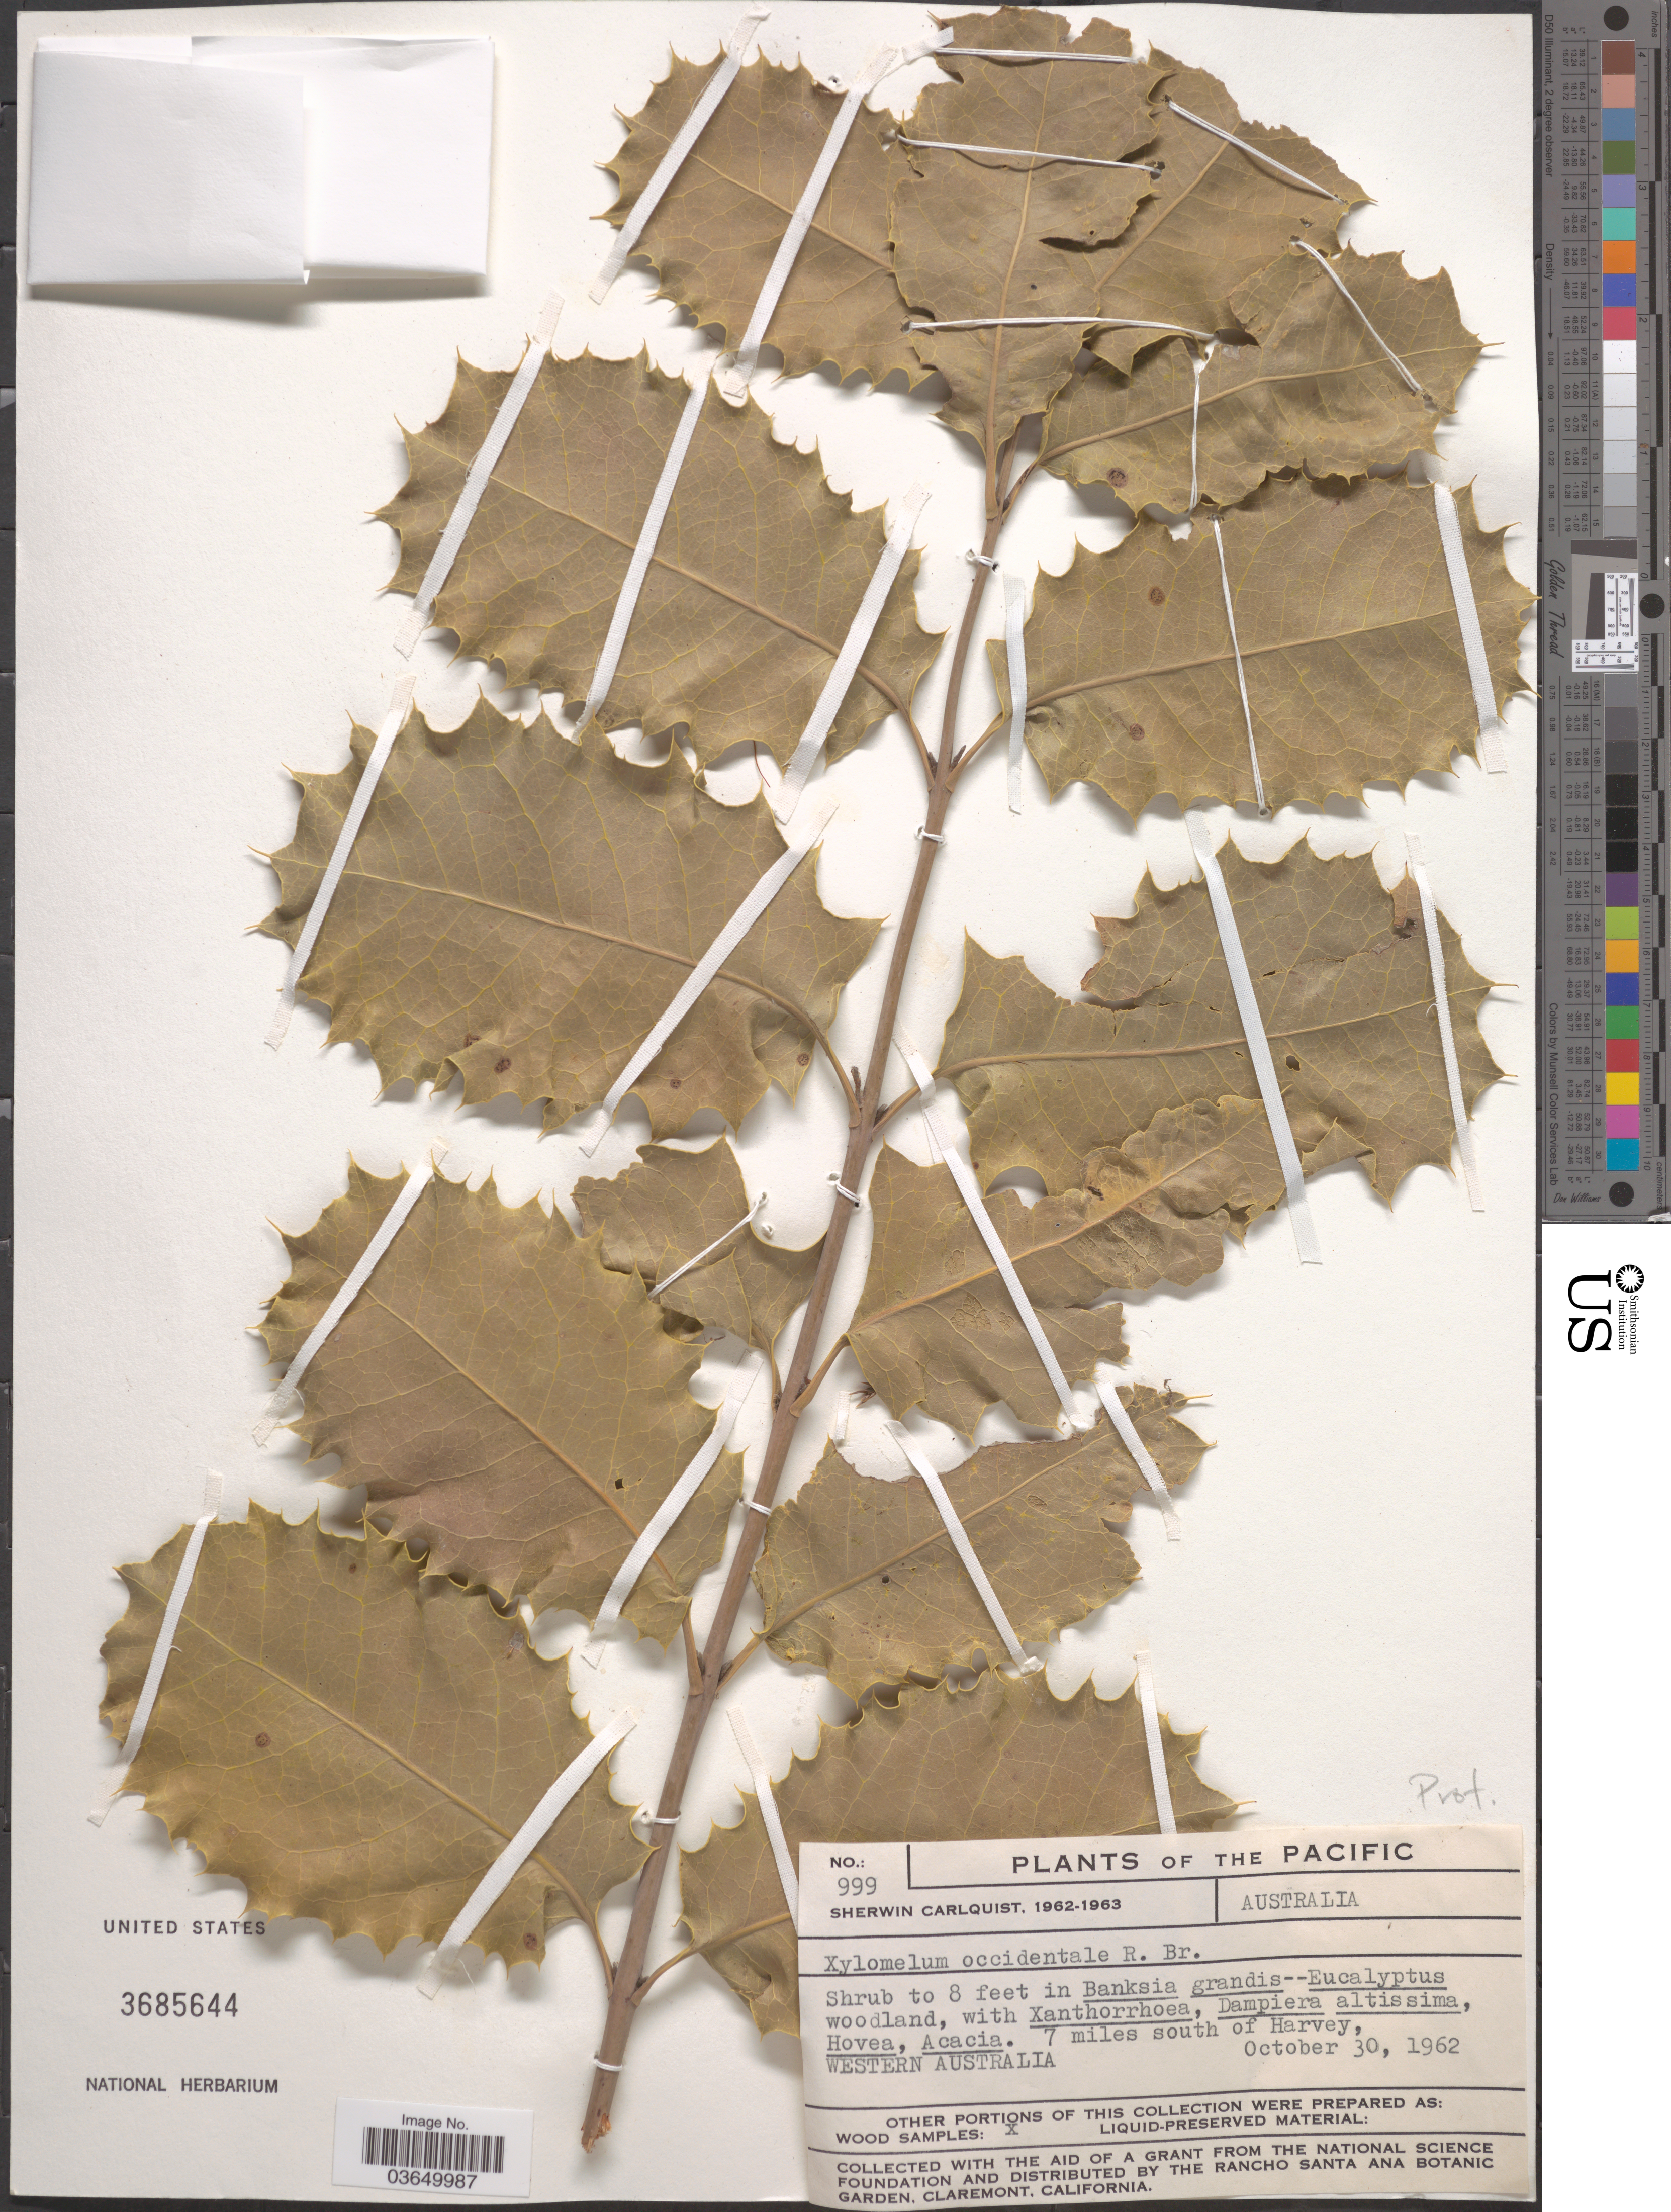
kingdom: Plantae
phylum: Tracheophyta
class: Magnoliopsida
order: Proteales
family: Proteaceae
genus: Xylomelum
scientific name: Xylomelum occidentale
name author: R. Br.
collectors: S. Carlquist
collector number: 999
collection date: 1962-10-30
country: Australia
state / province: Western Australia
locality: The Pacific. 7 miles south of Harvey.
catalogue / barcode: US 3685644